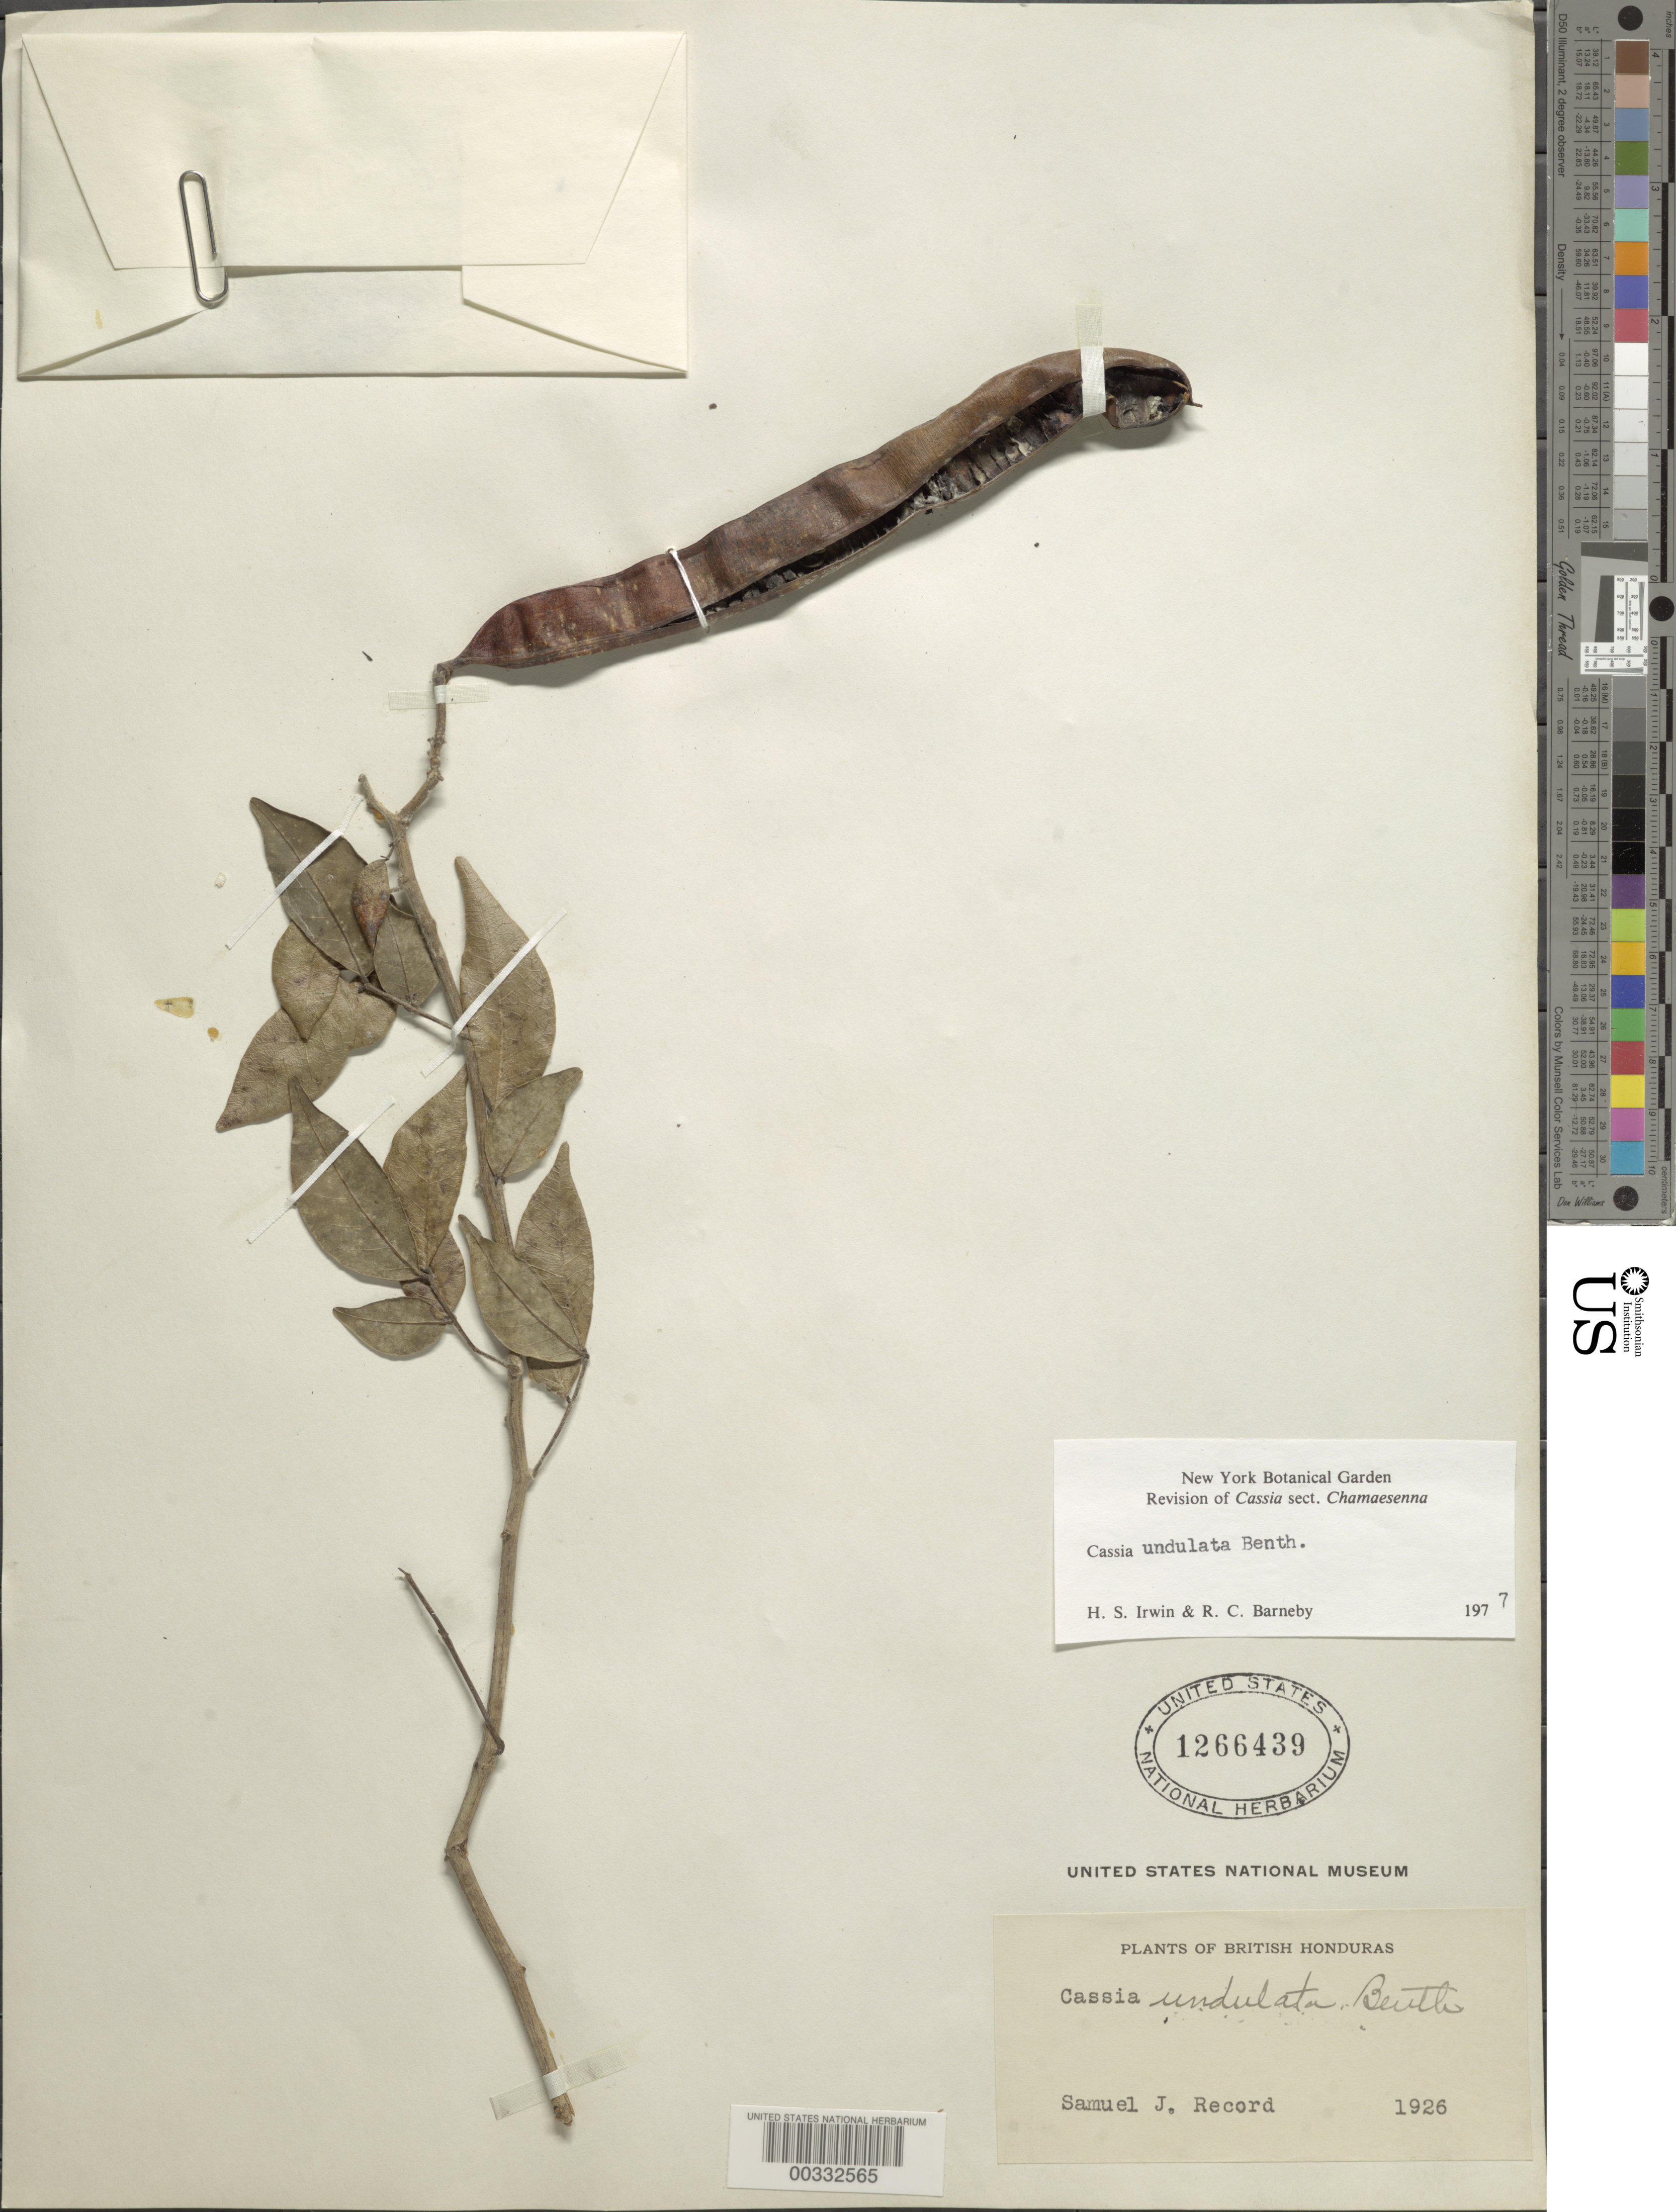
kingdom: Plantae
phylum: Tracheophyta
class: Magnoliopsida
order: Fabales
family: Fabaceae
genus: Senna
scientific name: Senna undulata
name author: (Benth.) H.S. Irwin & Barneby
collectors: S. J. Record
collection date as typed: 1926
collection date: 1926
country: Belize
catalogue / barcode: US 1266439